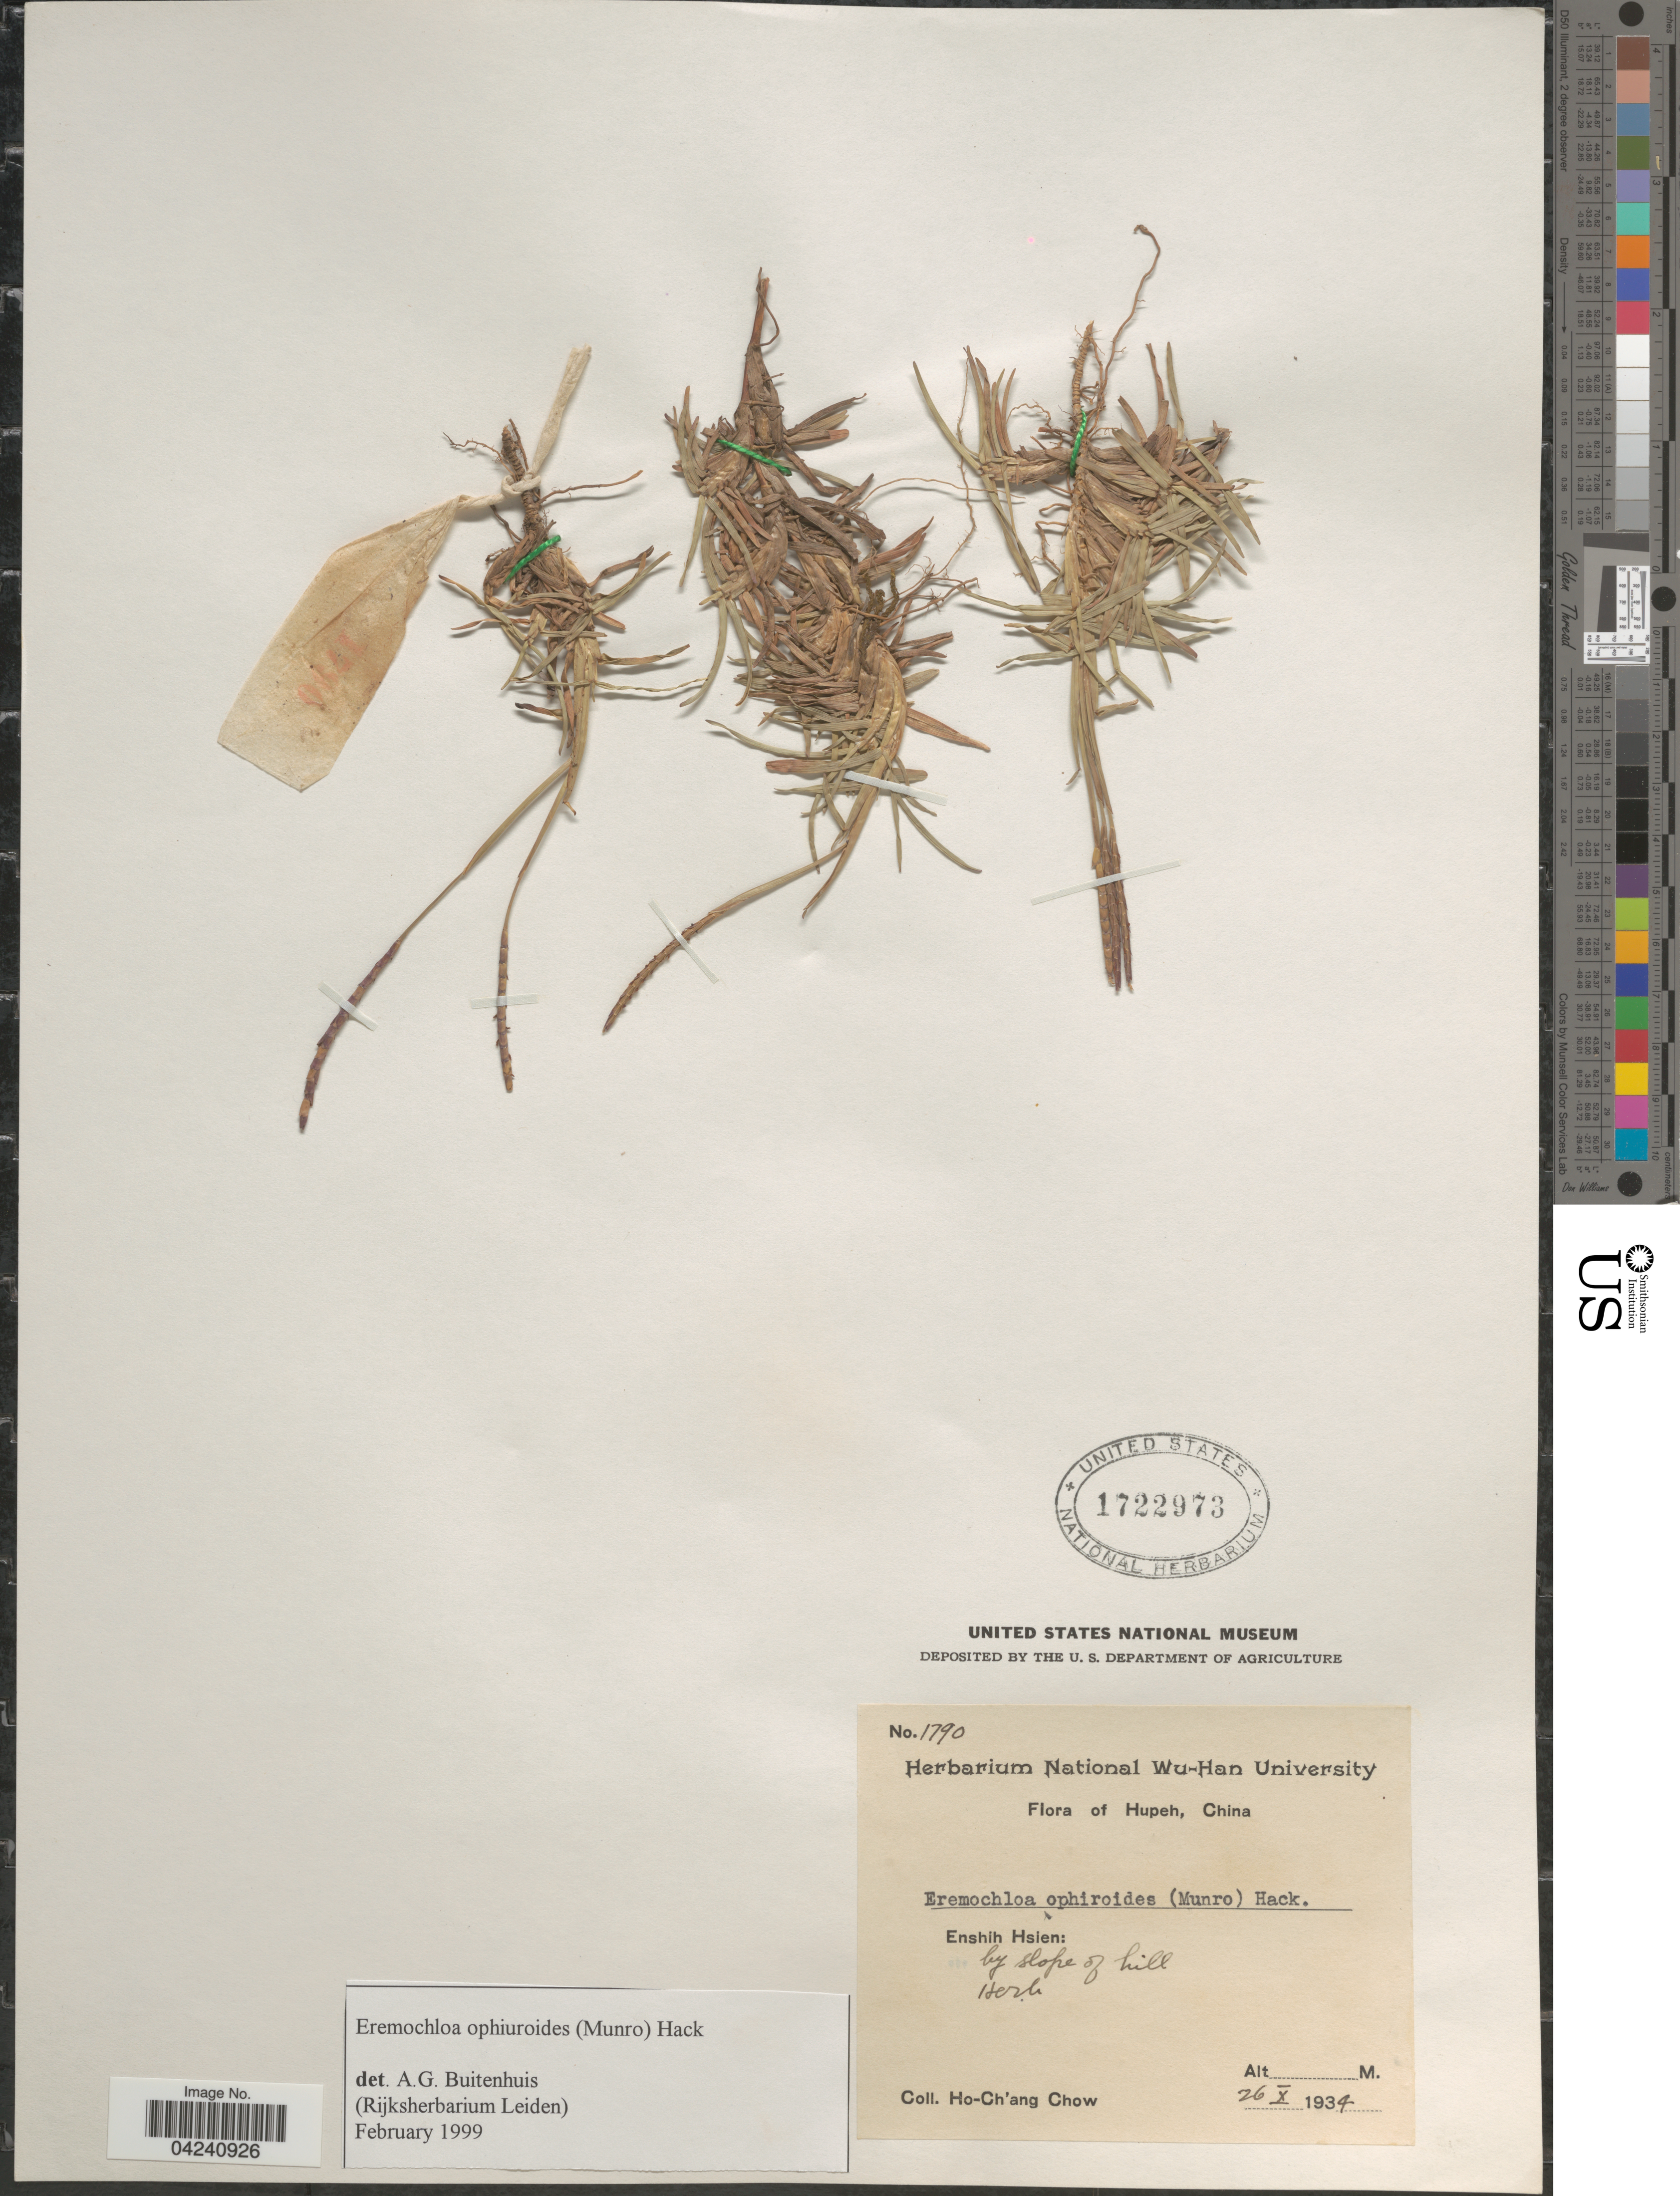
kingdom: Plantae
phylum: Tracheophyta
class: Liliopsida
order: Poales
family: Poaceae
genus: Eremochloa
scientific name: Eremochloa ophiuroides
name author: (Munro) Hack.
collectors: H. Chow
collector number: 1790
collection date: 1934-10-26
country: China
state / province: Hubei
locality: Hupeh. Enshih Hsien: by slope of hill.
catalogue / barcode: US 1722973